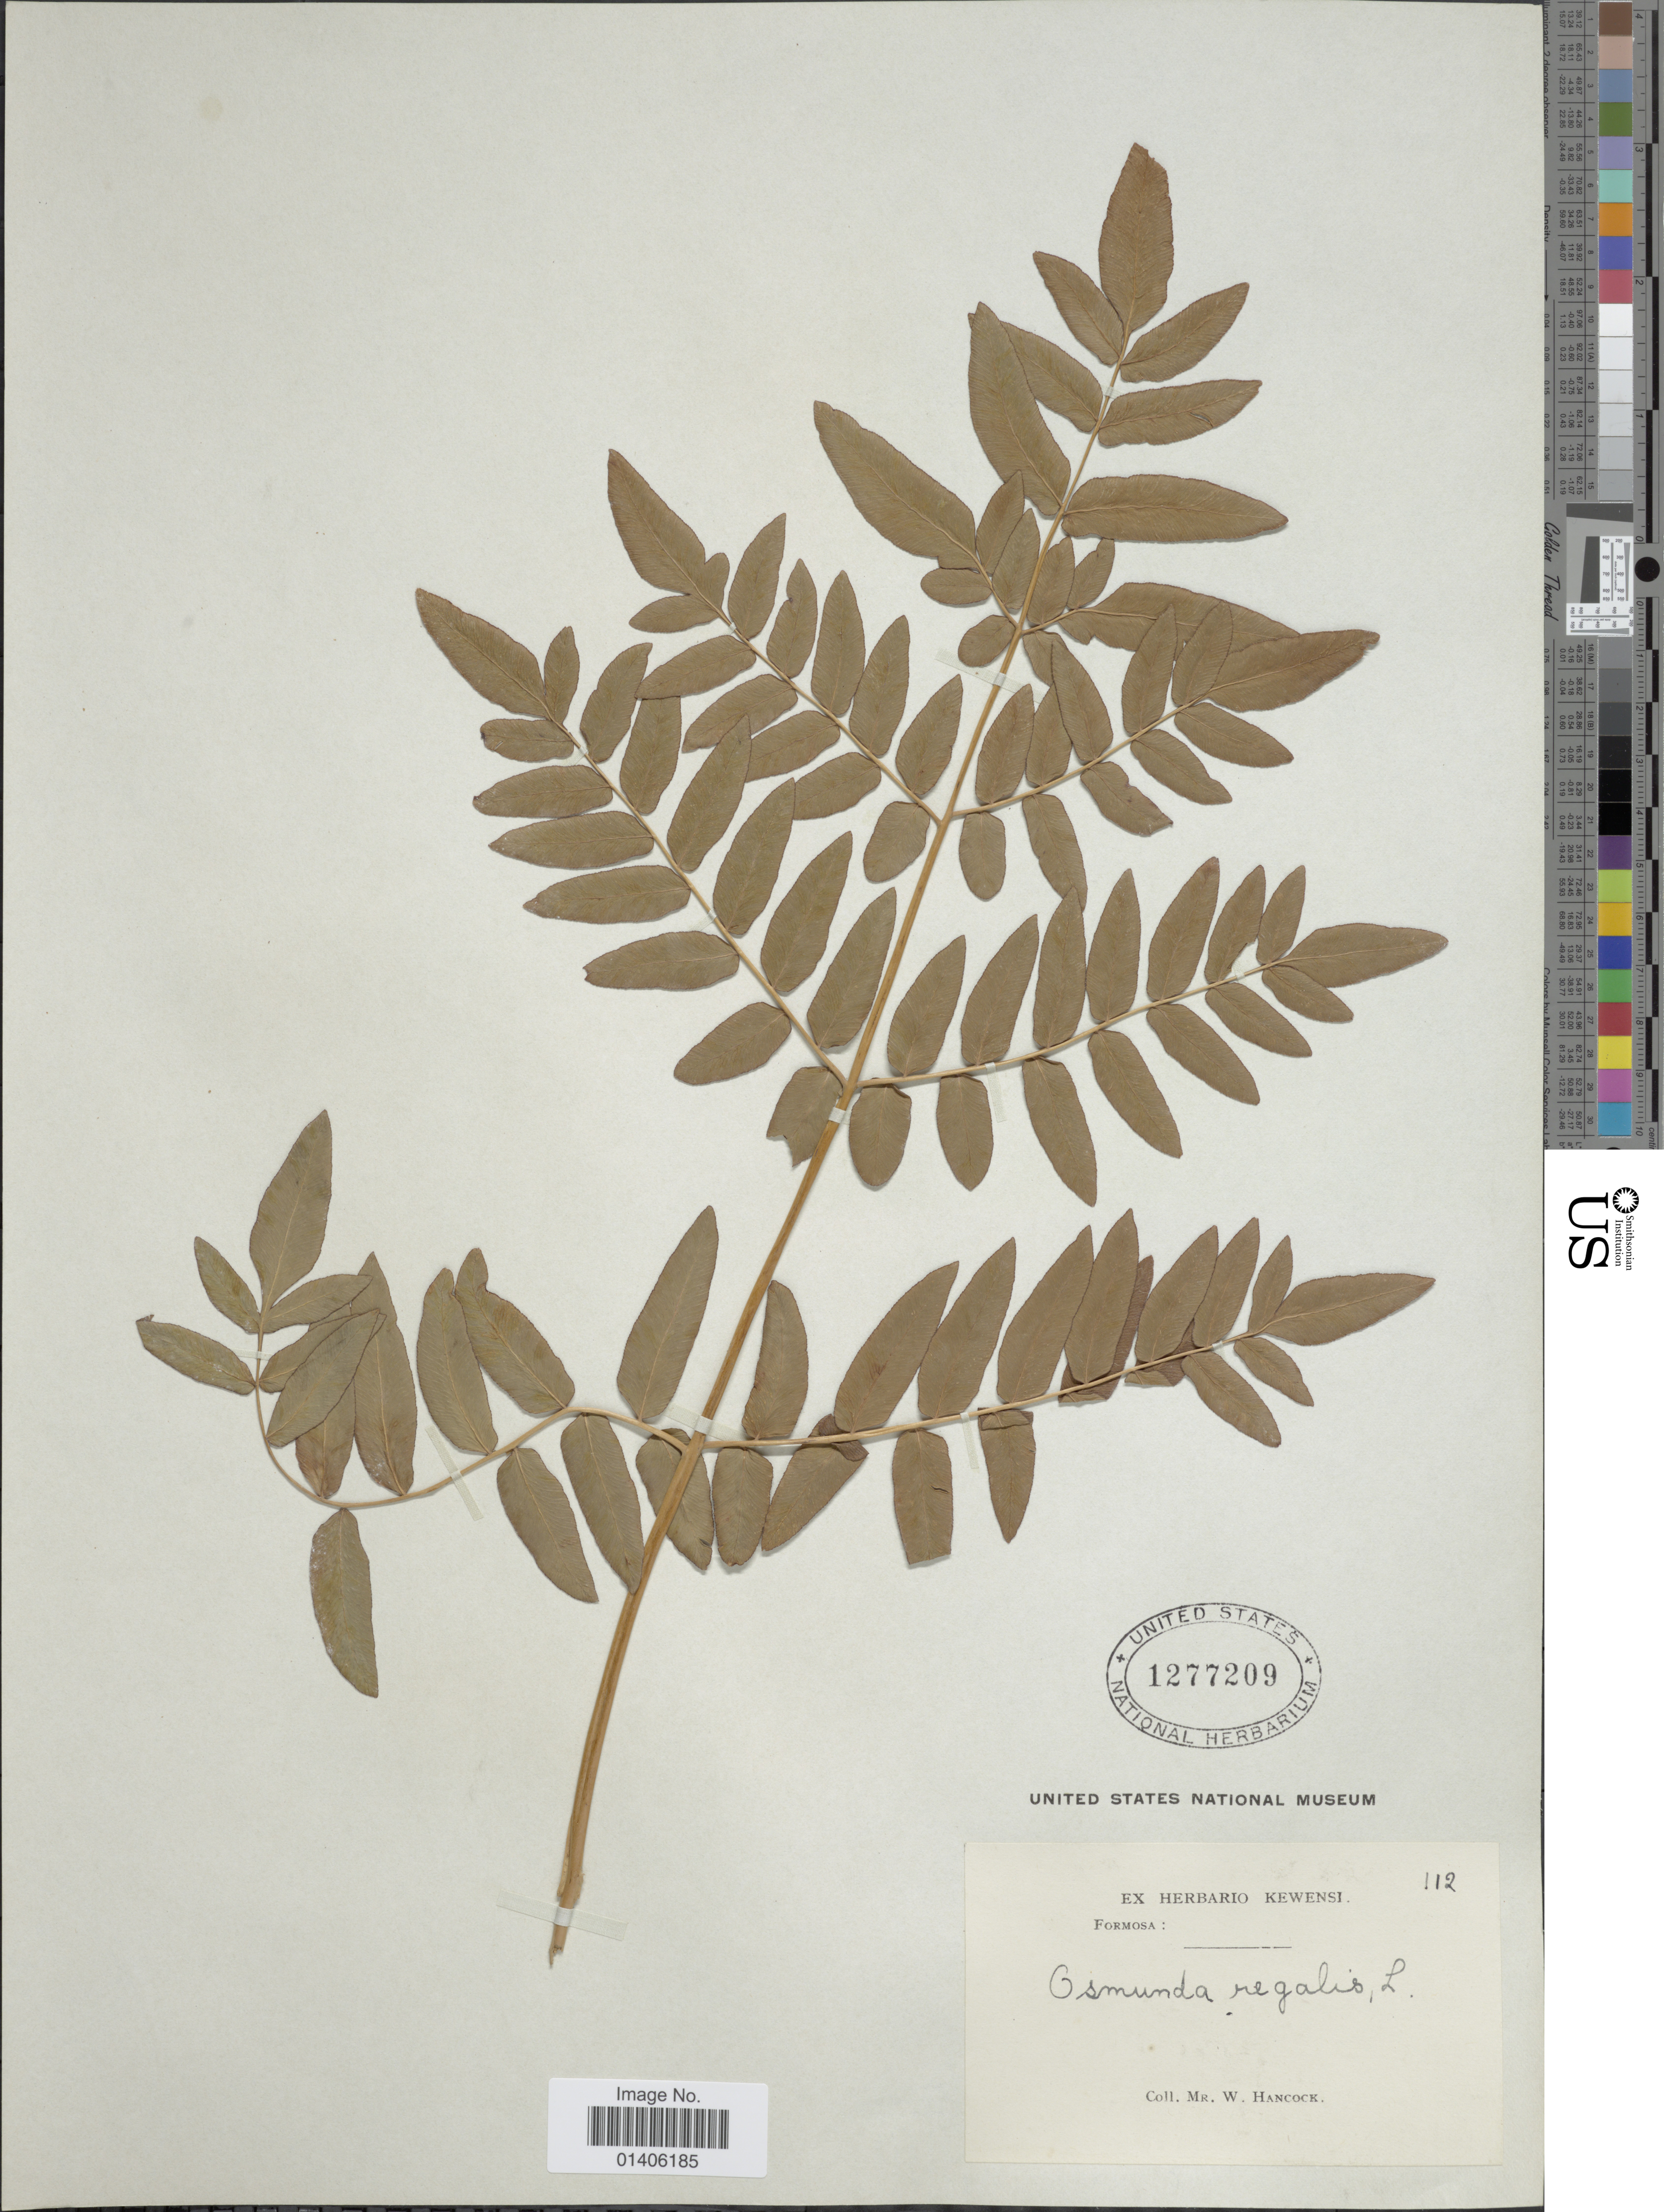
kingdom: Plantae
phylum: Tracheophyta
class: Polypodiopsida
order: Osmundales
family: Osmundaceae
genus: Osmunda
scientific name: Osmunda lancea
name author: Thunb.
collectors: W. Hancock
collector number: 112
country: Taiwan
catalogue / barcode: US 1277209